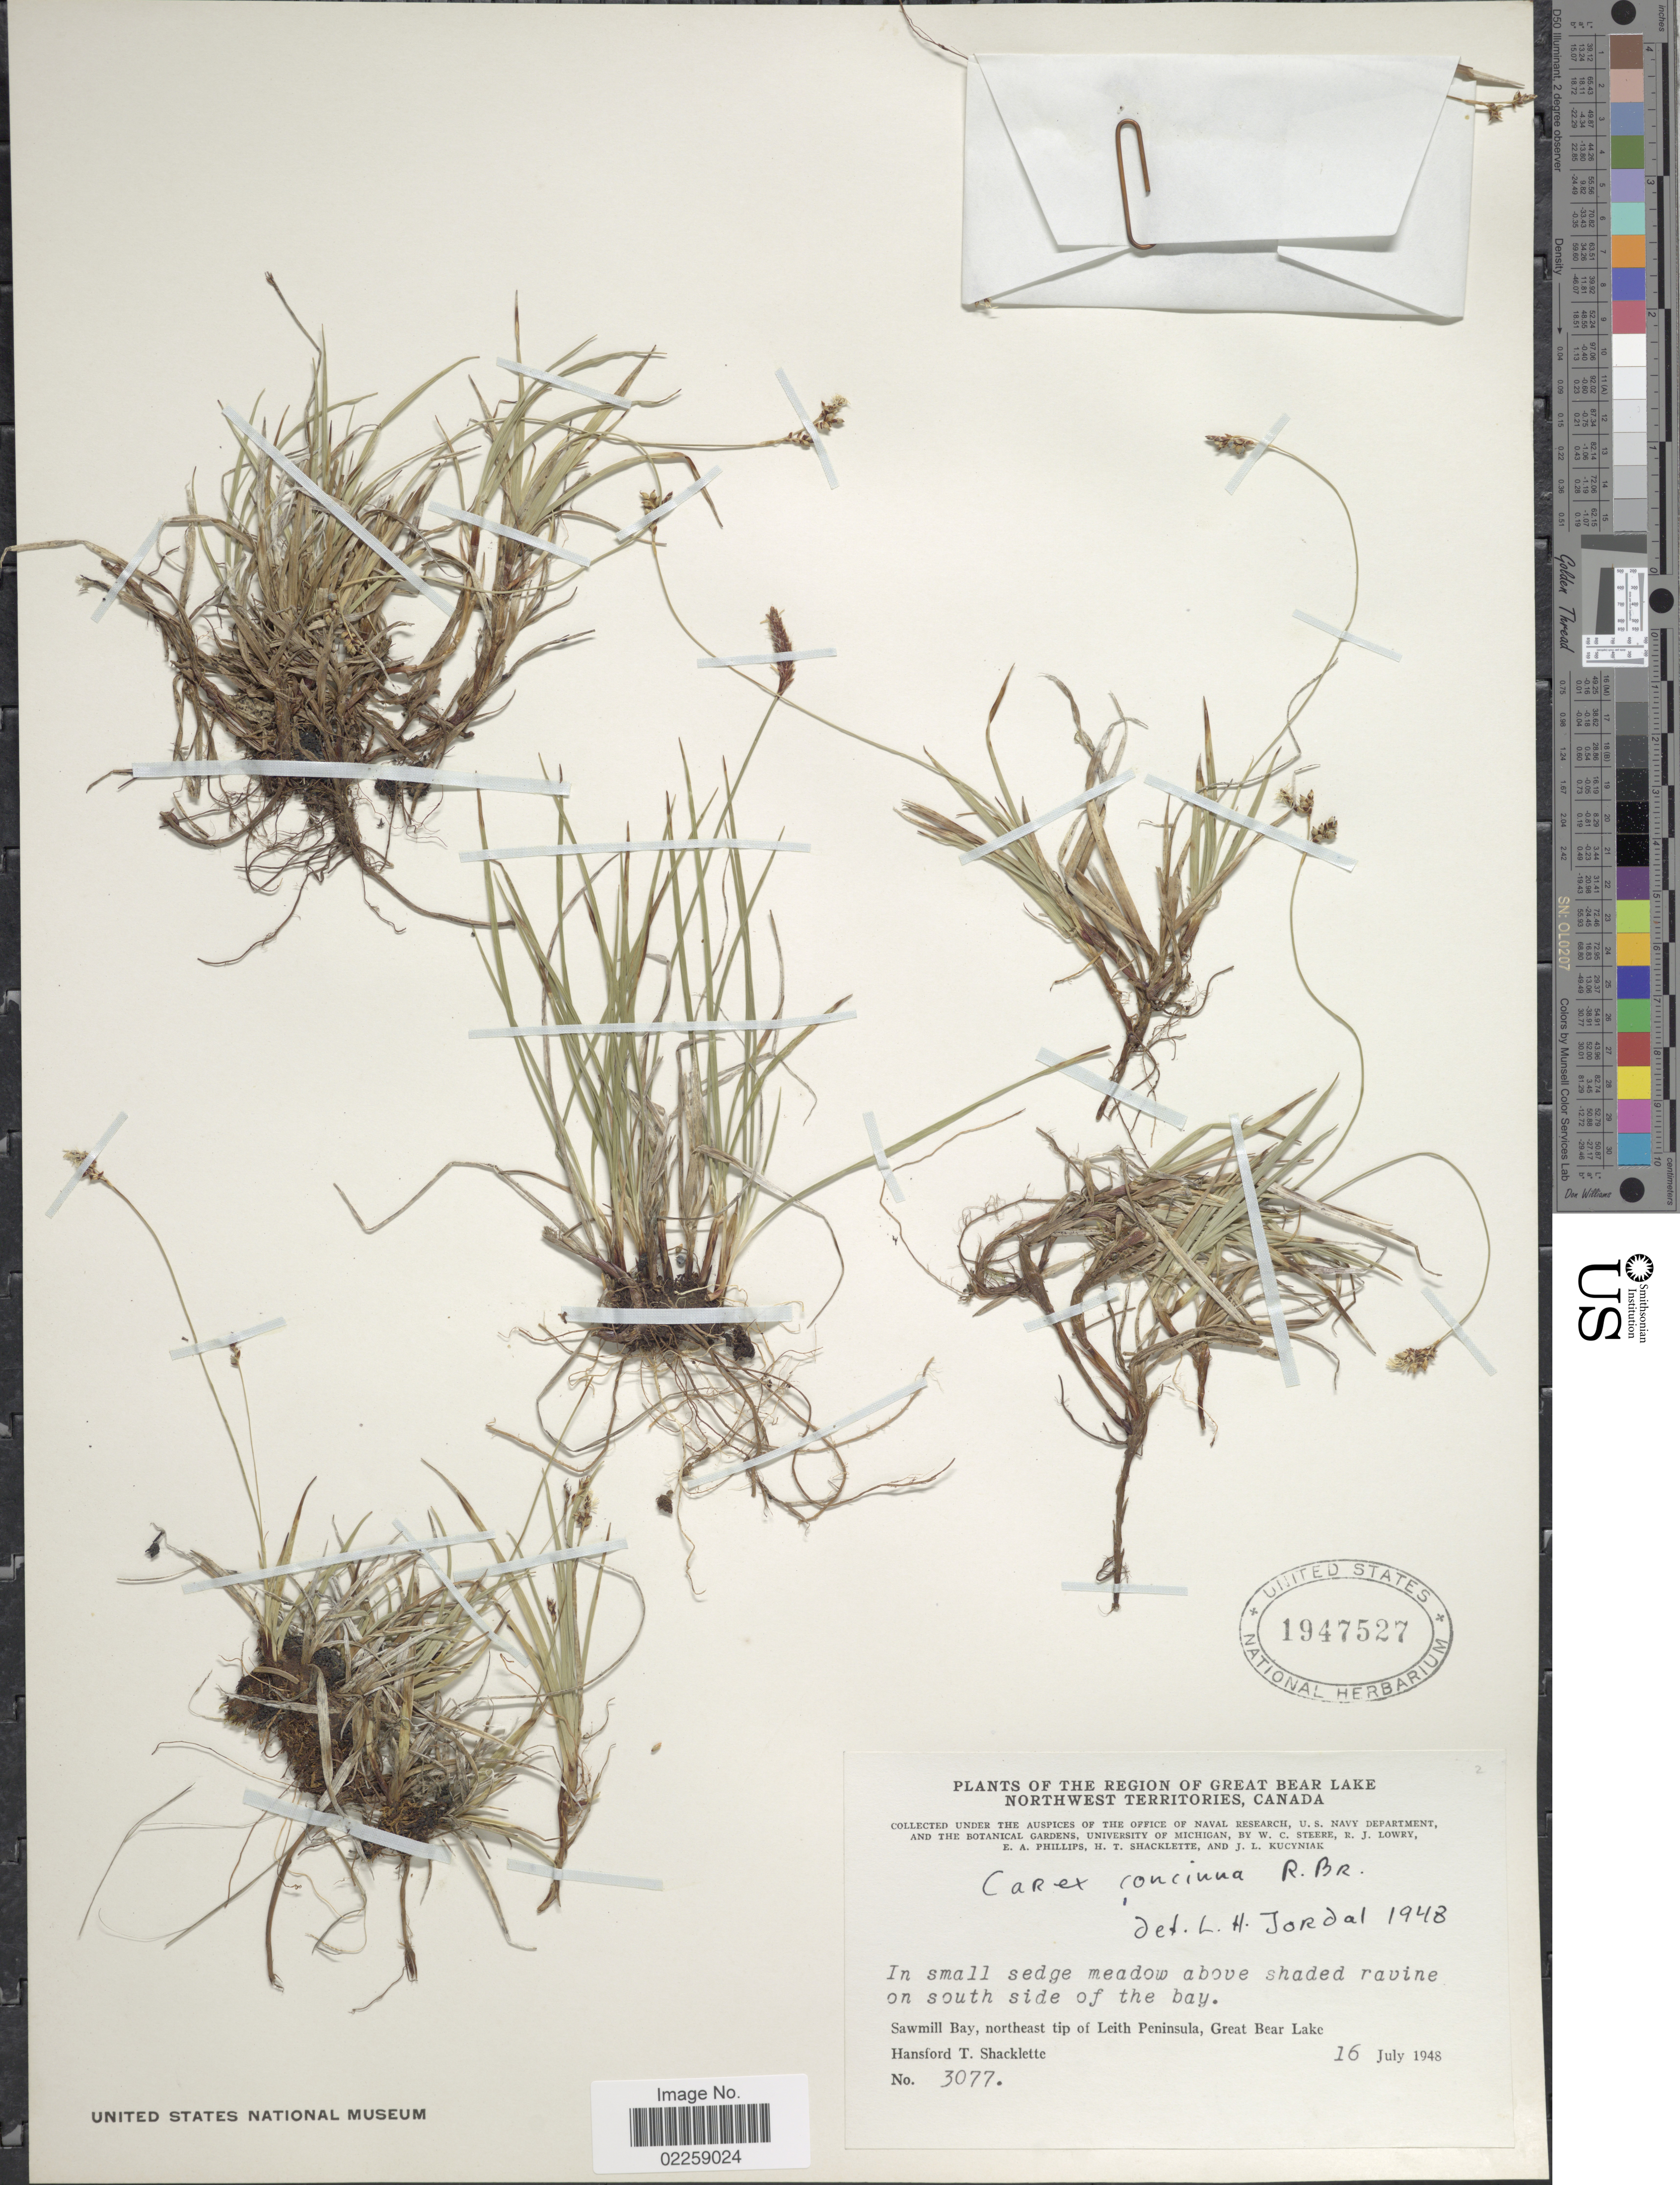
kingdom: Plantae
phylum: Tracheophyta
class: Liliopsida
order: Poales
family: Cyperaceae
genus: Carex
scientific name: Carex concinna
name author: R. Br.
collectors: W. C. Steere, R. Lowry, E. Phillips, H. Shacklette & J. Kucyniak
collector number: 3077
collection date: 1948-07-16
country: Canada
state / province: Northwest Territories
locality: Region of the Great Bear Lake, Northwest Territories. In small sedge meadow above shaded ravine on south side of the bay. Sawmill Bay, northeast tip of Leith Peninsula, Great Bear Lake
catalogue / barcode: US 1947527